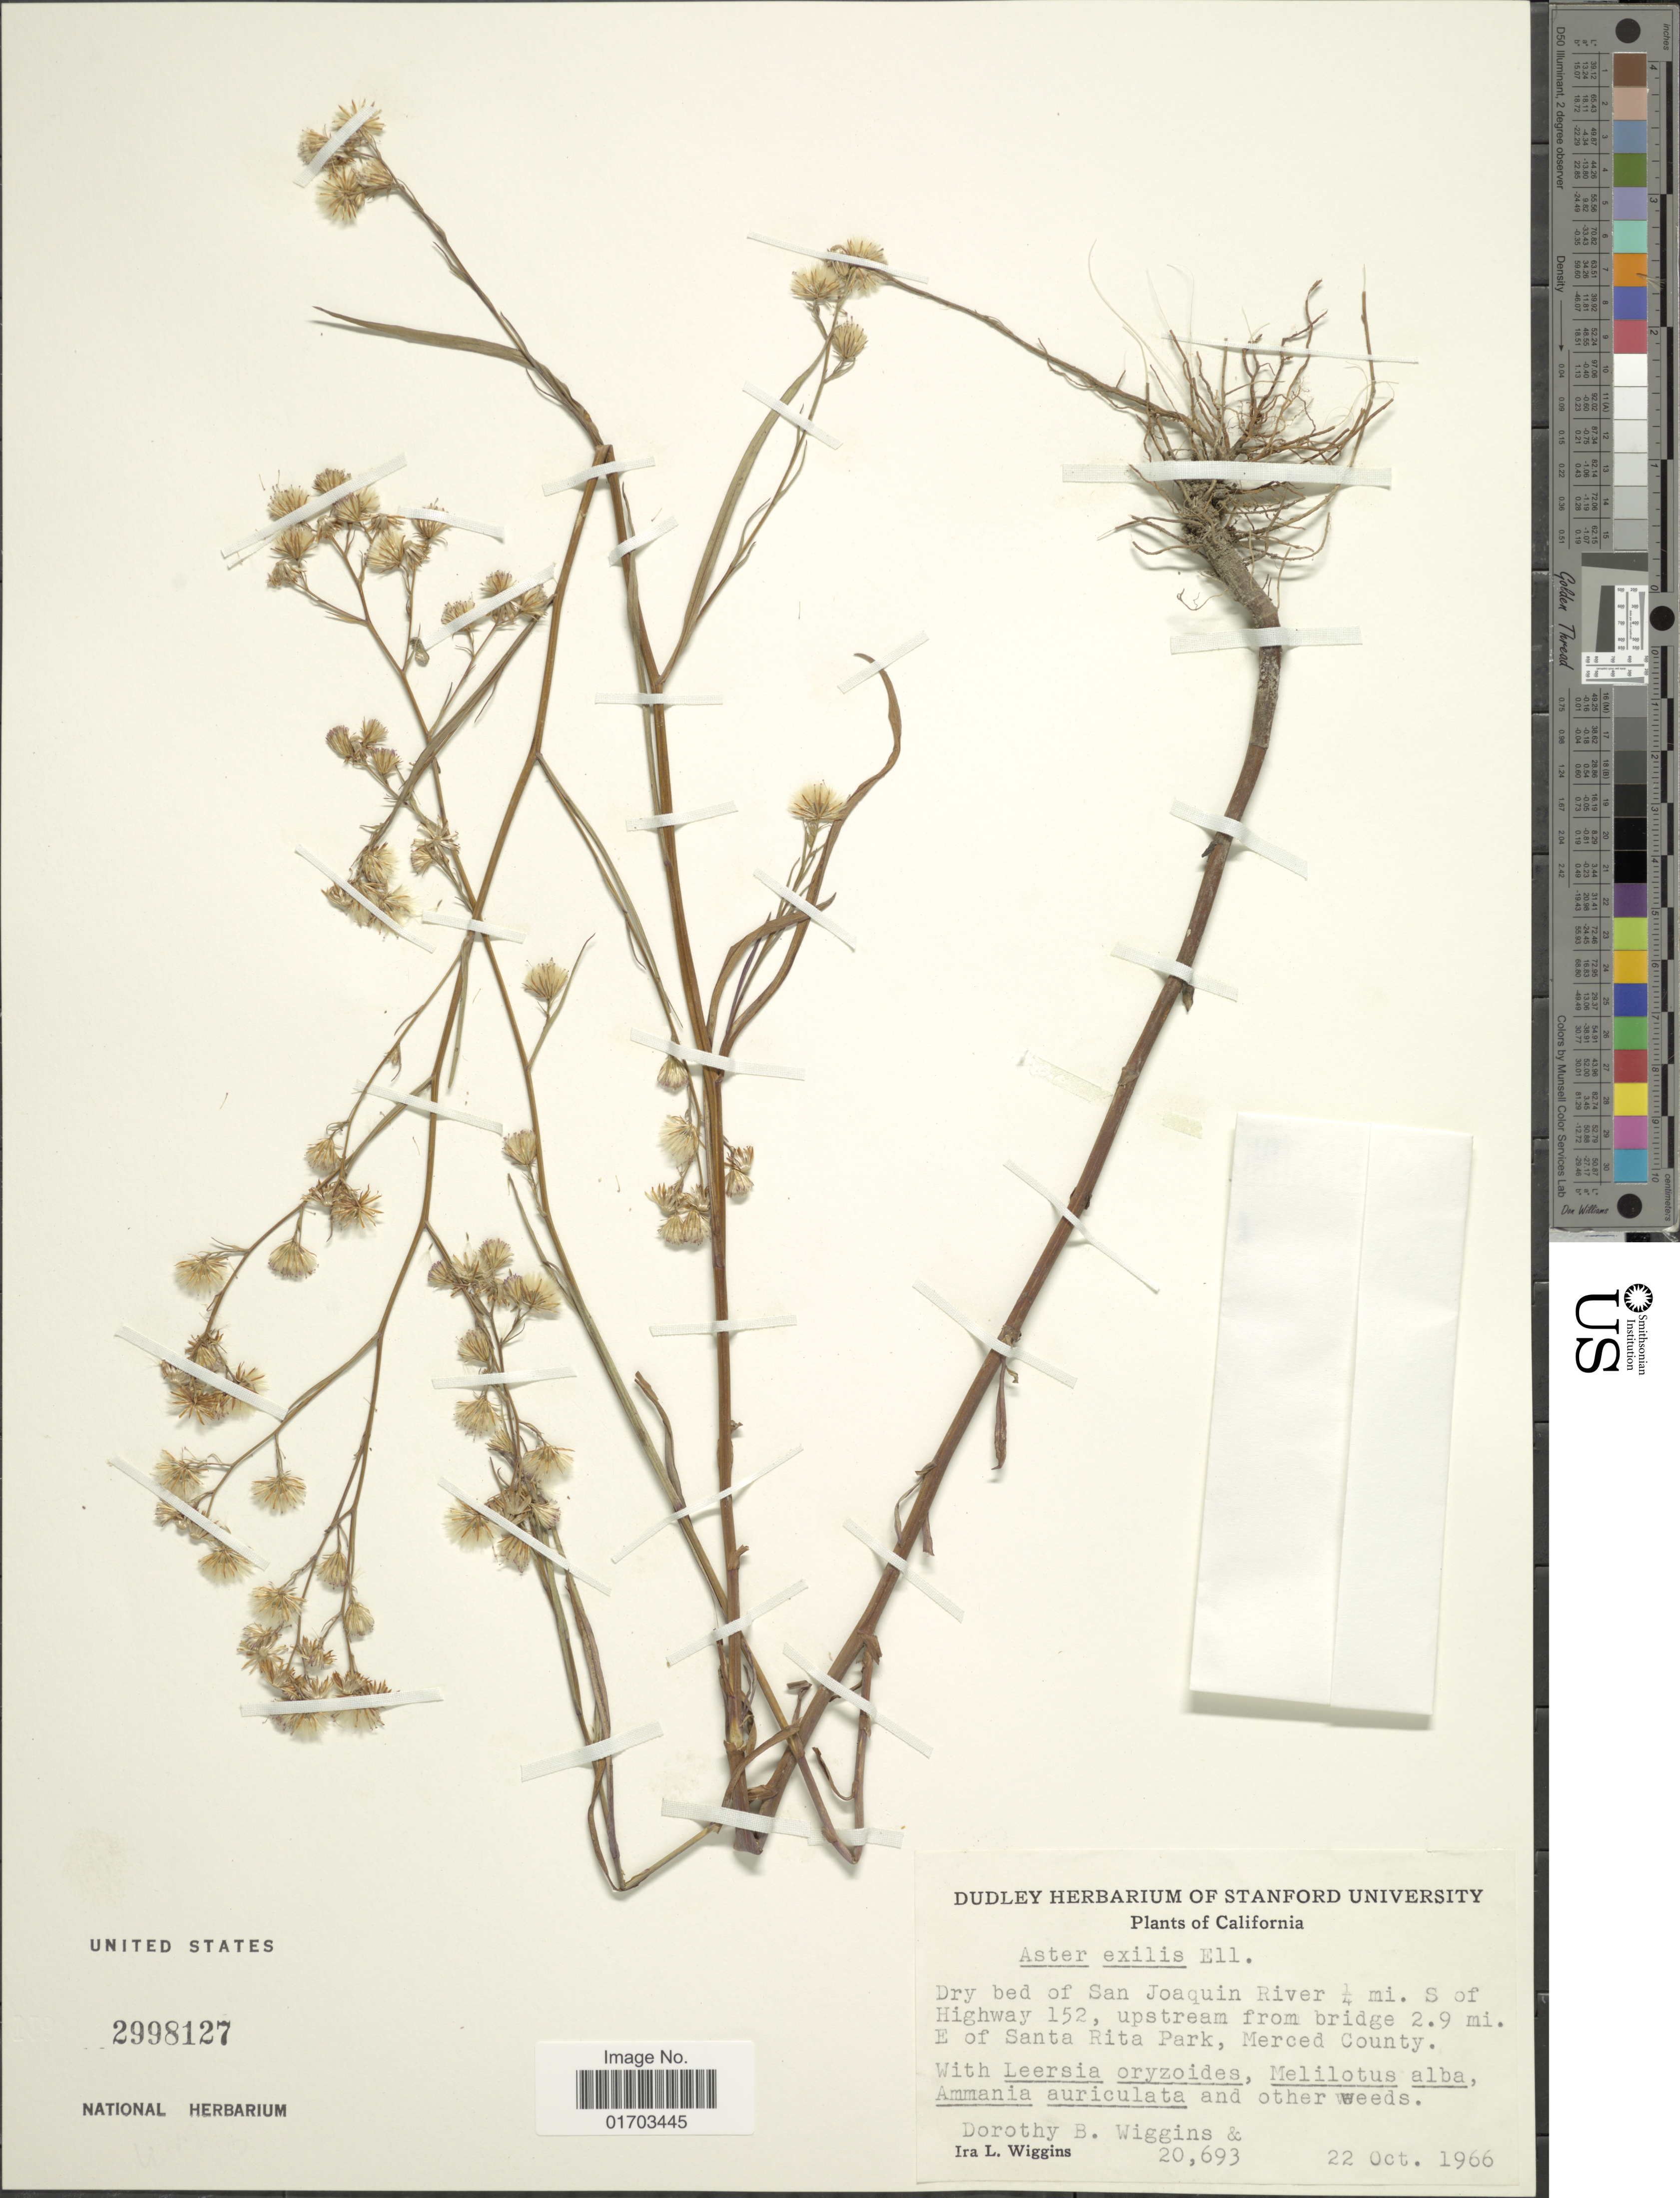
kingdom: Plantae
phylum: Tracheophyta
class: Magnoliopsida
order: Asterales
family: Asteraceae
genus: Symphyotrichum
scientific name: Symphyotrichum subulatum var. ligulatum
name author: (Shinners) S.D. Sundb.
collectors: D. B. Wiggins & I. L. Wiggins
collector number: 20693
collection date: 1966-10-22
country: United States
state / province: California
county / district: Merced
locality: Dry bed of San Joaquin River 1/4 mi. S of Highway 152, upstream from bridge 2.9 mi. E of Santa Rita Park, Merced County.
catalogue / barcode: US 2998127